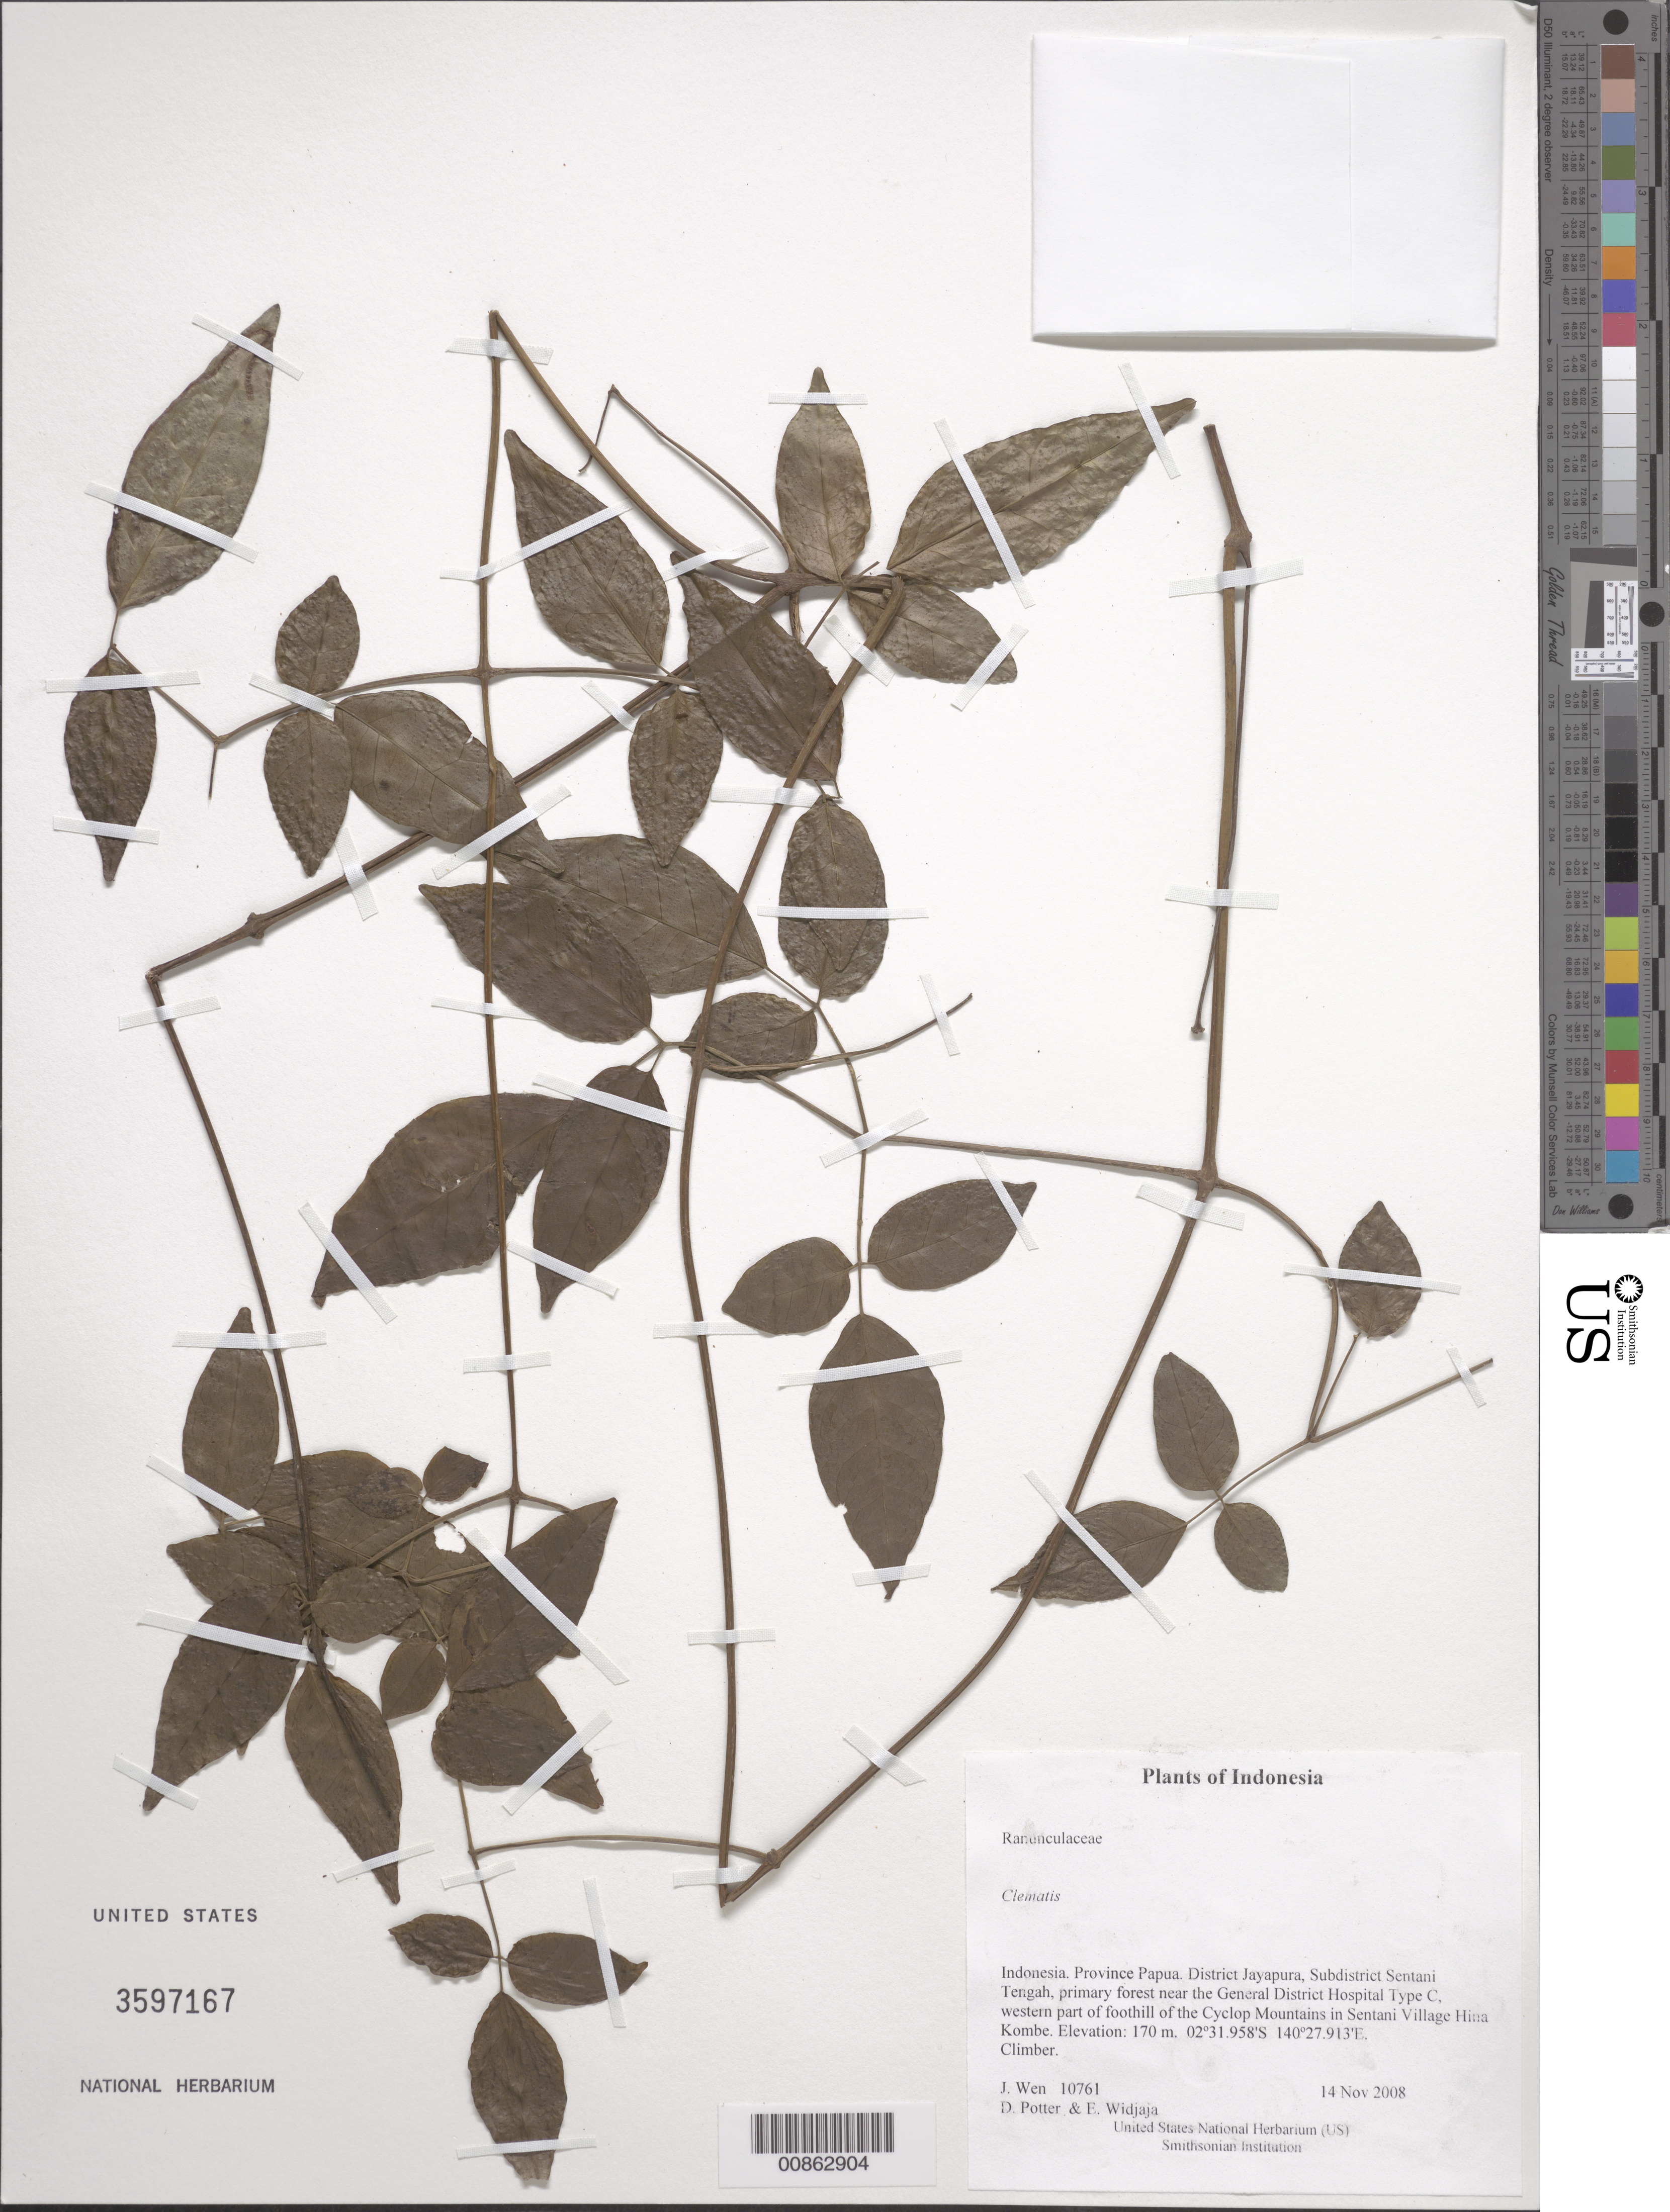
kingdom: Plantae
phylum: Tracheophyta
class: Magnoliopsida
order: Ranunculales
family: Ranunculaceae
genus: Clematis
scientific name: Clematis sp.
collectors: J. Wen, D. Potter & E. A. Widjaja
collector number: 10761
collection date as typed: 14 Nov 2008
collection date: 2008-11-14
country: Indonesia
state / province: Papua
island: New Guinea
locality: District Jayapura, Subdistrict Sentani Tengah, primary forest near the General District Hospital Type C, western part of foothill of the Cyclop Mountains in Sentani Village Hina Kombe. Irian Barat.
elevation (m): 170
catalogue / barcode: US 3597167